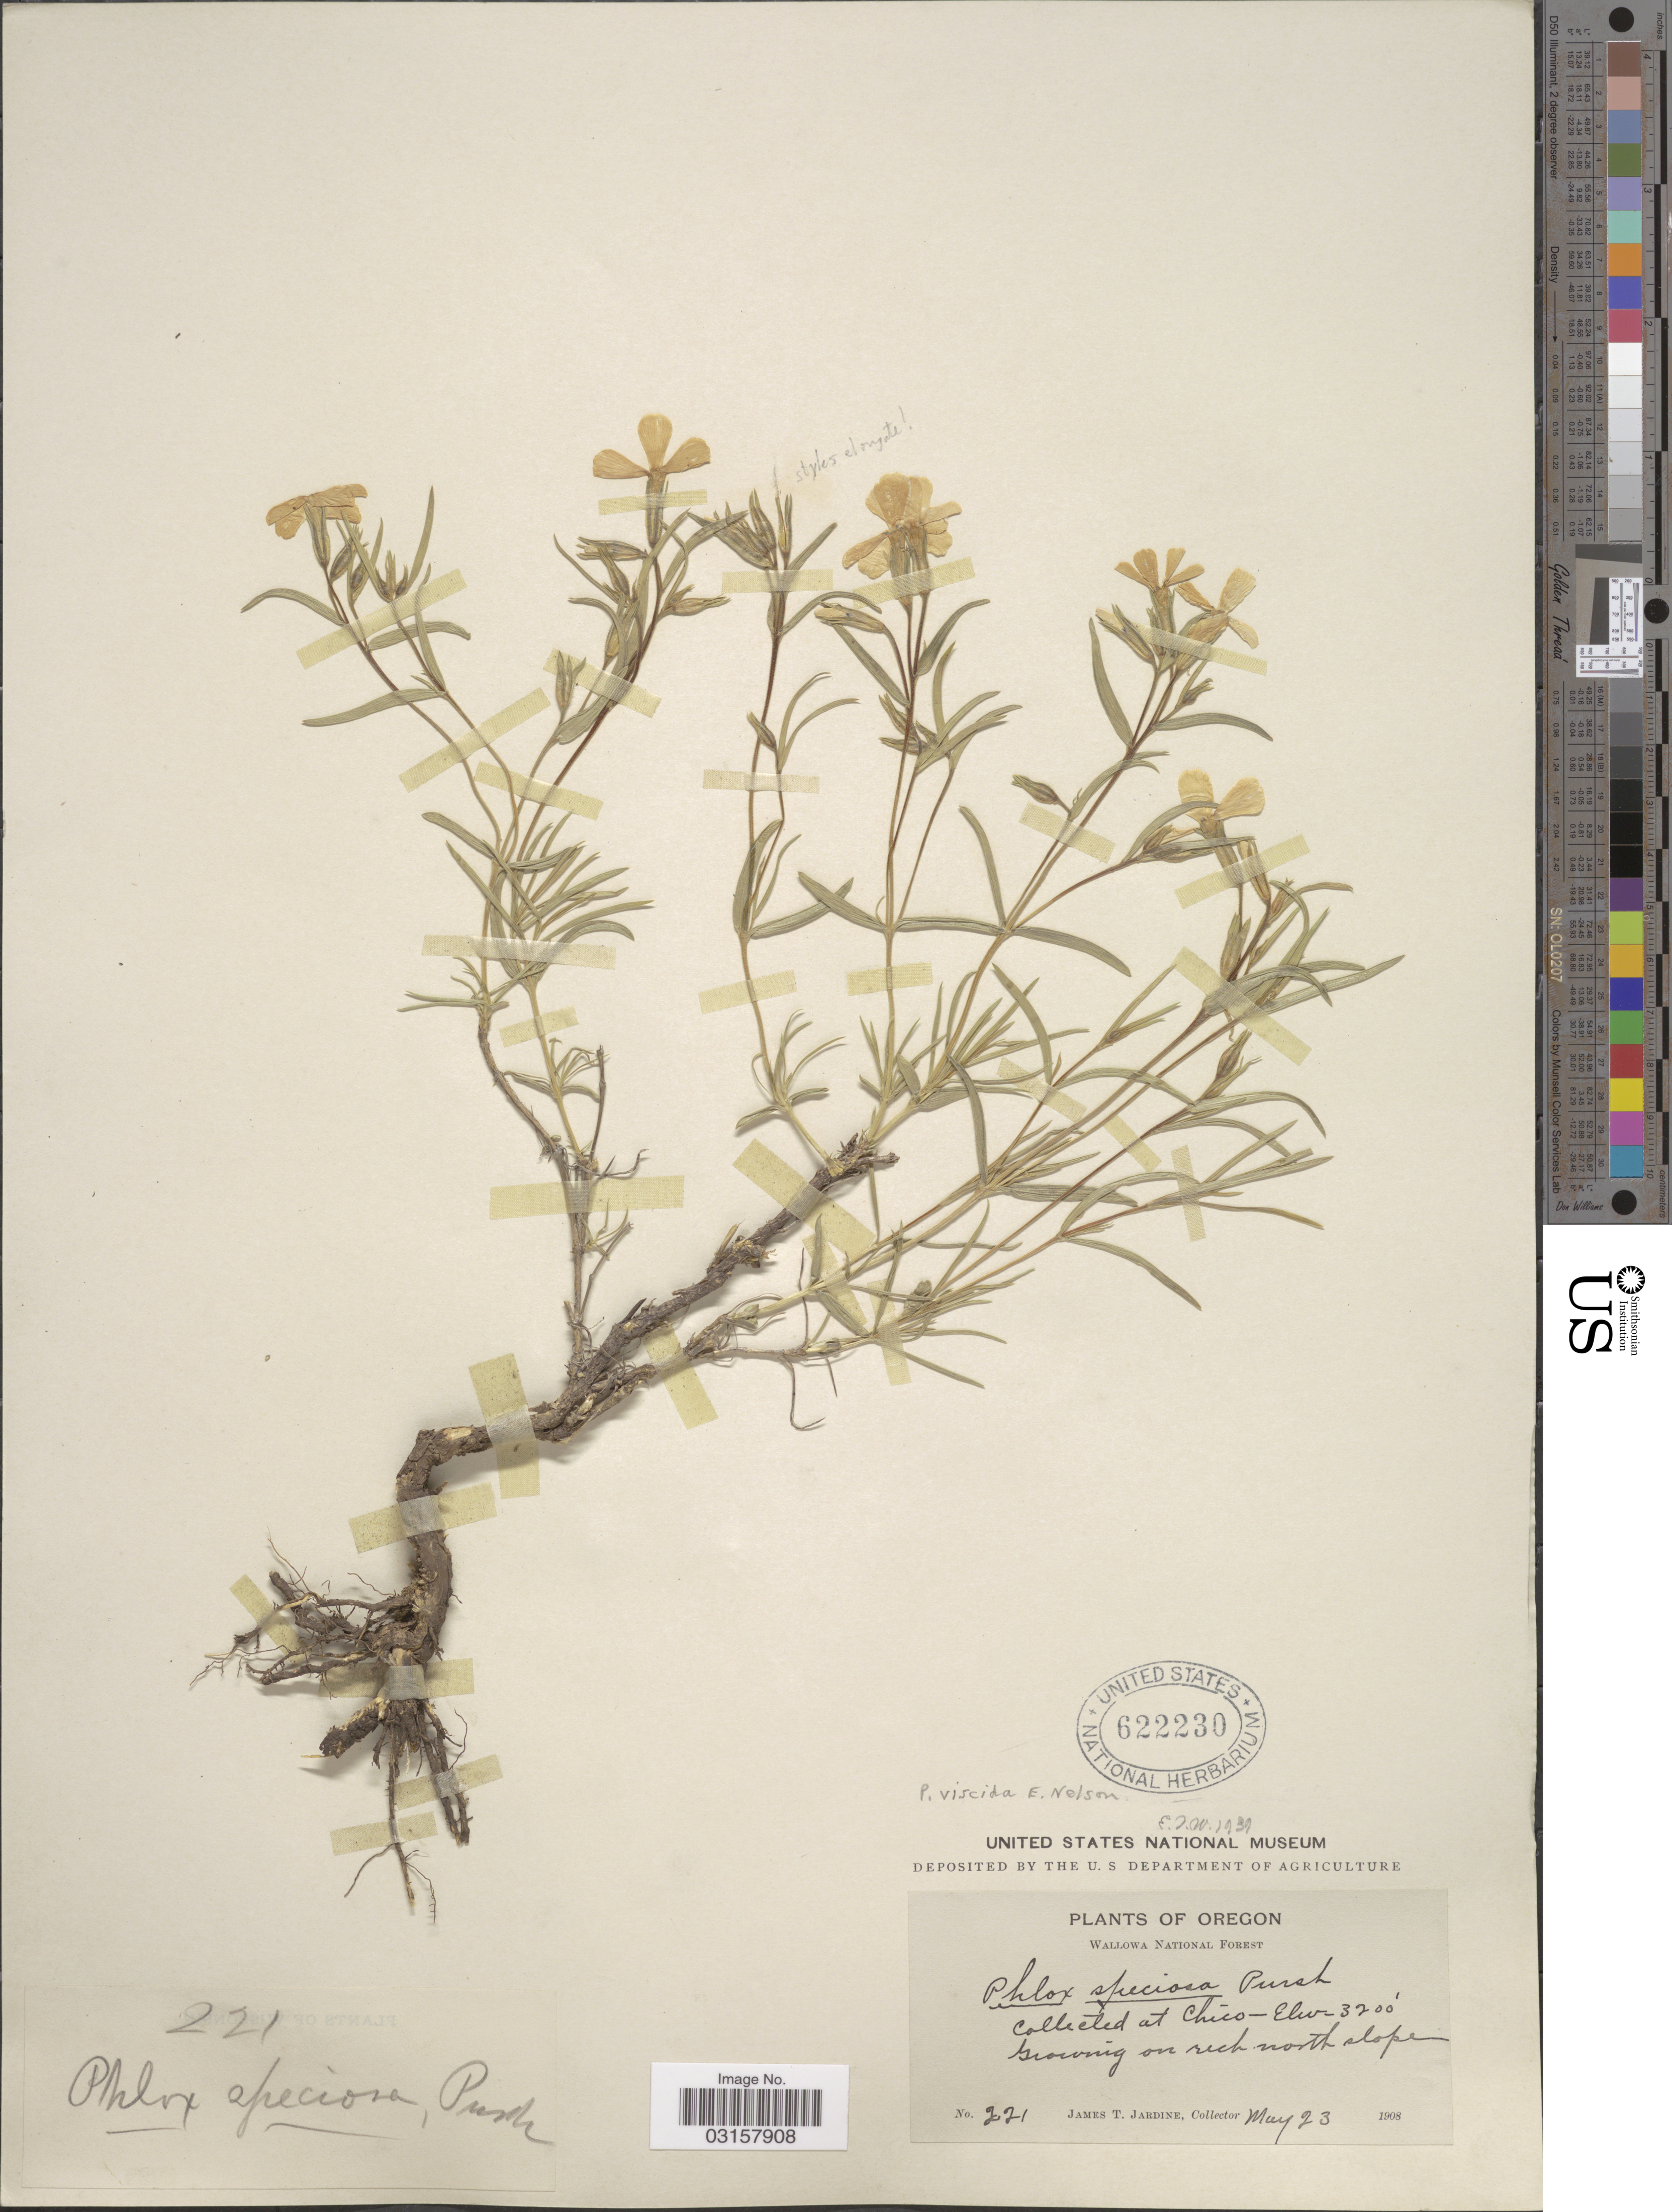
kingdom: Plantae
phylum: Tracheophyta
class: Magnoliopsida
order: Ericales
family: Polemoniaceae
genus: Phlox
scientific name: Phlox viscida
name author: E.E. Nelson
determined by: Mayfield, M. H.; Ferguson, C. J.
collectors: J. T. Jardine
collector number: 221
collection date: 1908-05-23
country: United States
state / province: Oregon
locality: Wallowa National Forest. At Chico.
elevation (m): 975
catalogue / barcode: US 622230